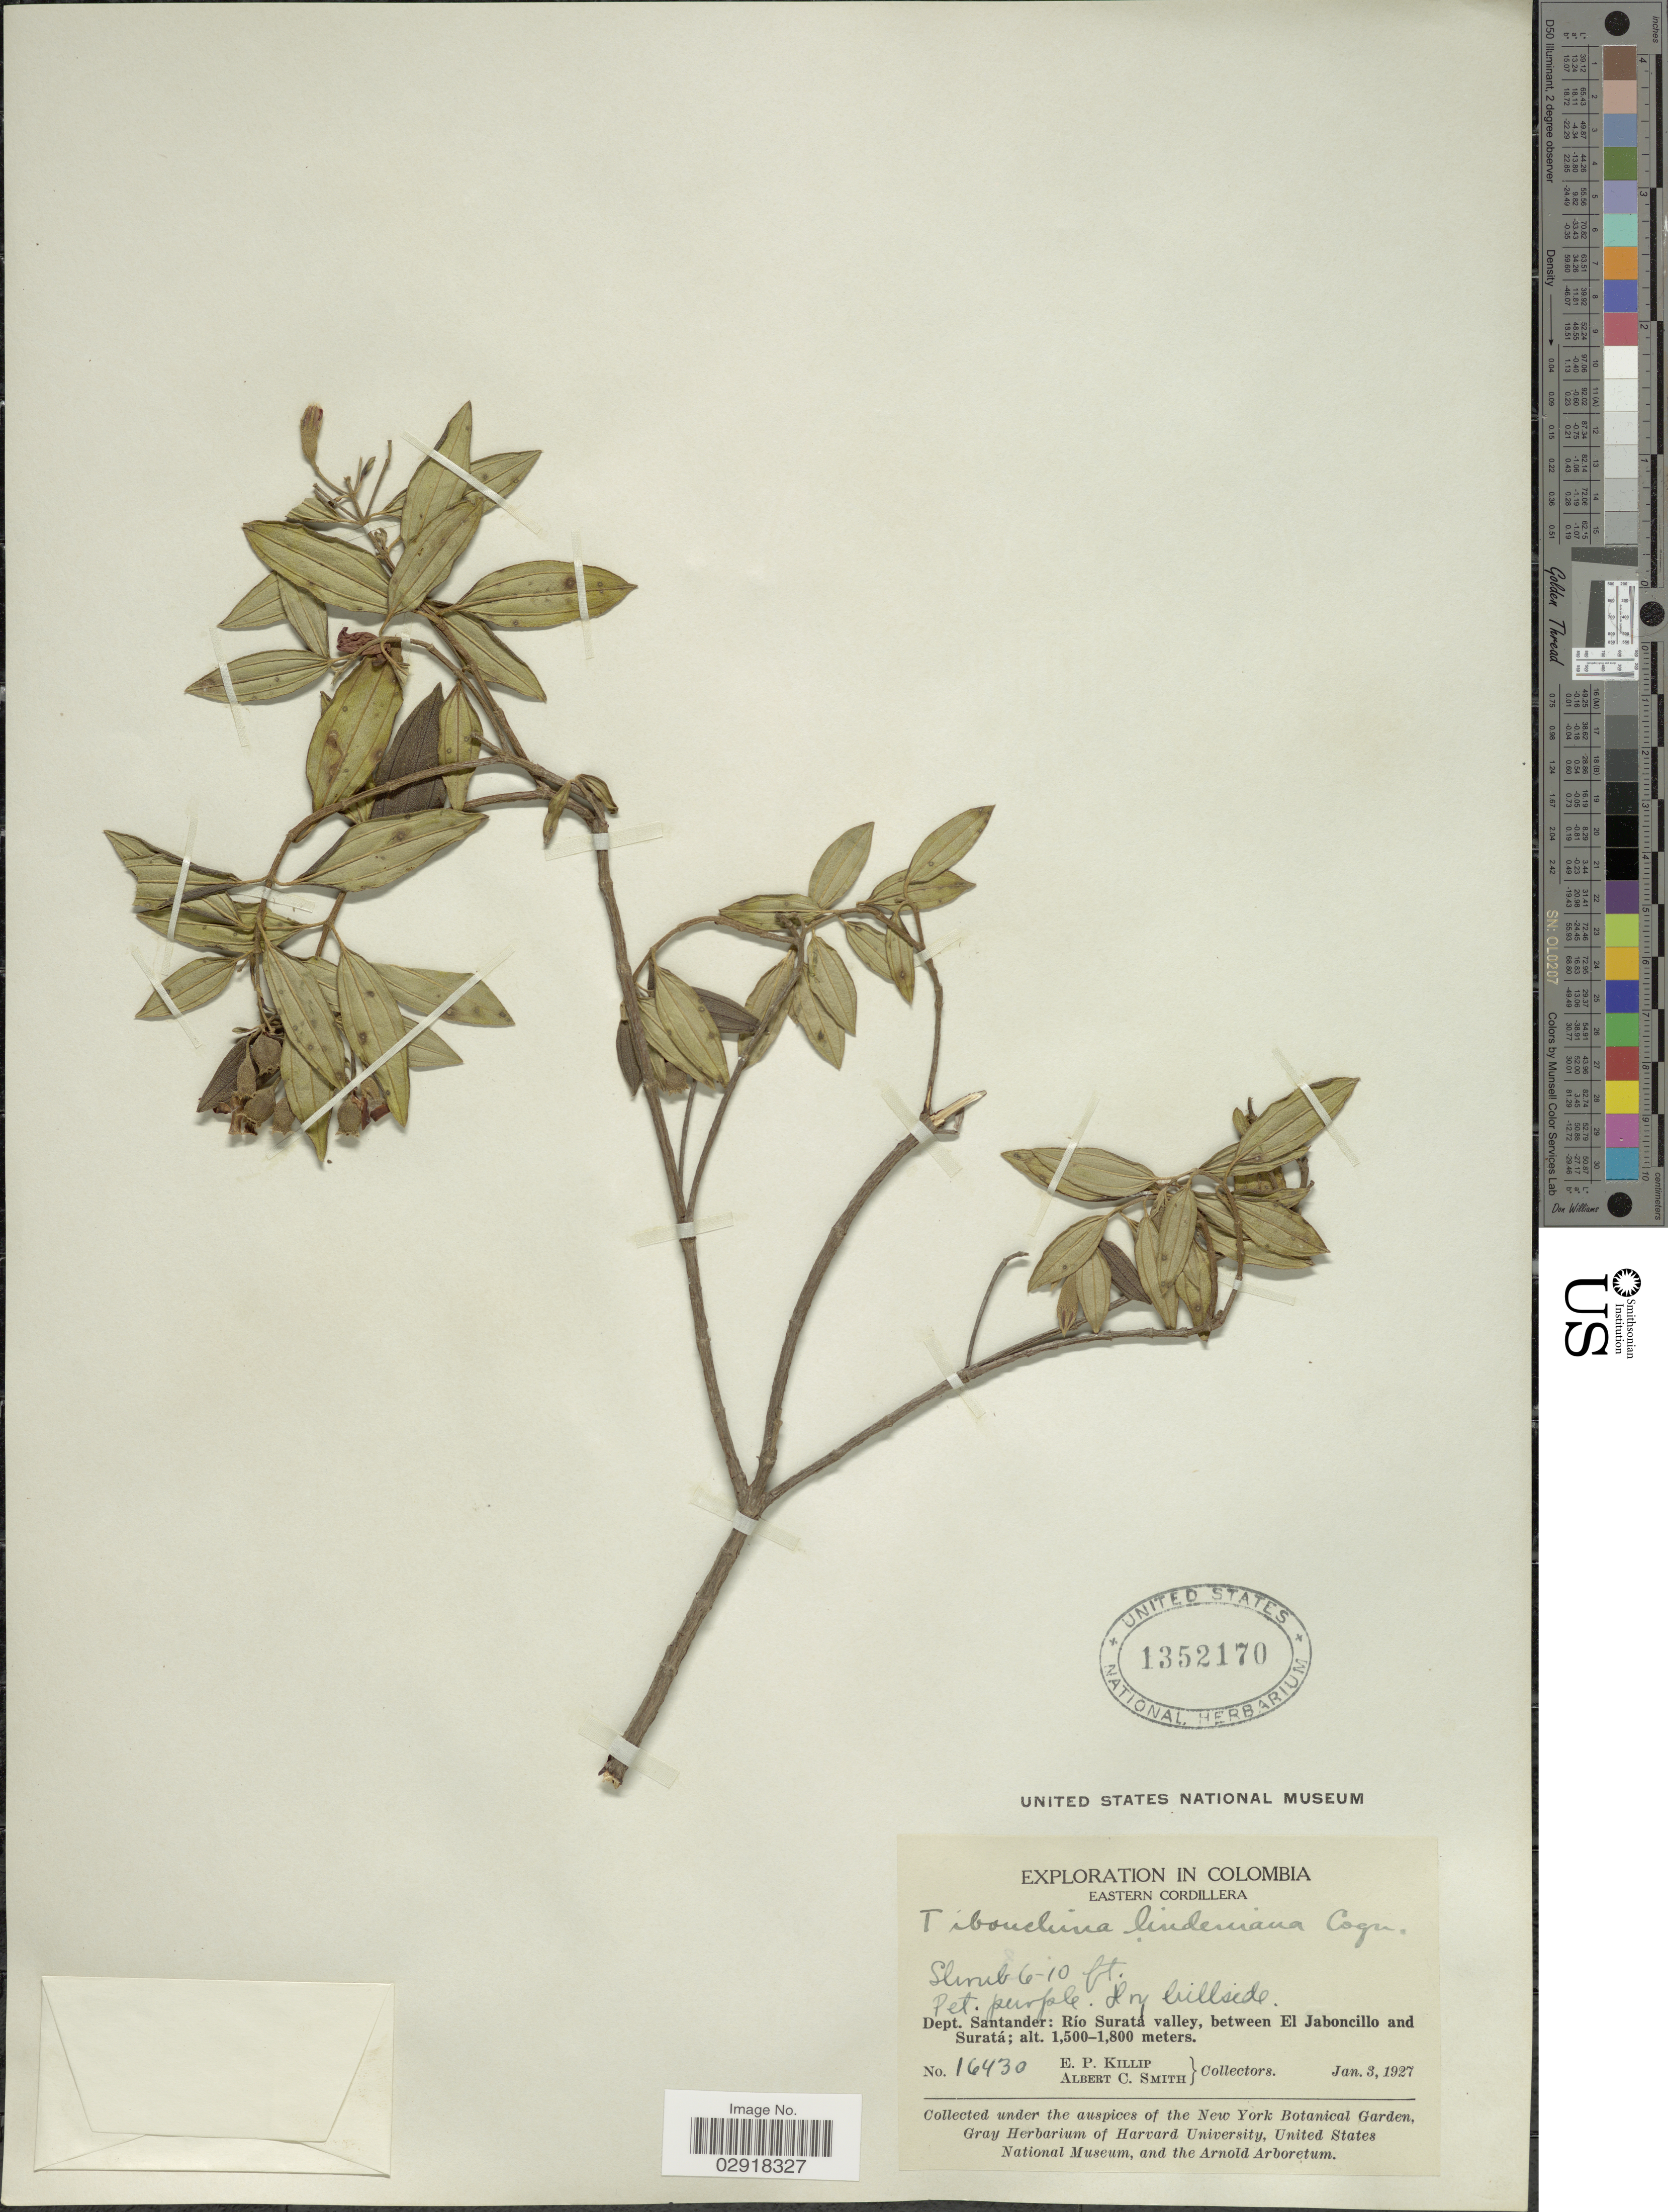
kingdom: Plantae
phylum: Tracheophyta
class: Magnoliopsida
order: Myrtales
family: Melastomataceae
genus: Pleroma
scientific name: Pleroma martiale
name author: (Cham.) Triana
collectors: E. P. Killip & A. C. Smith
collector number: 16430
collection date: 1927-01-03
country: Colombia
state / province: Santander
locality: Eastern Cordillera, Dept. Santander, Río Surata valley, between El Jaboncillo and Suratá.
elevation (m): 1500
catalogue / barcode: US 1352170